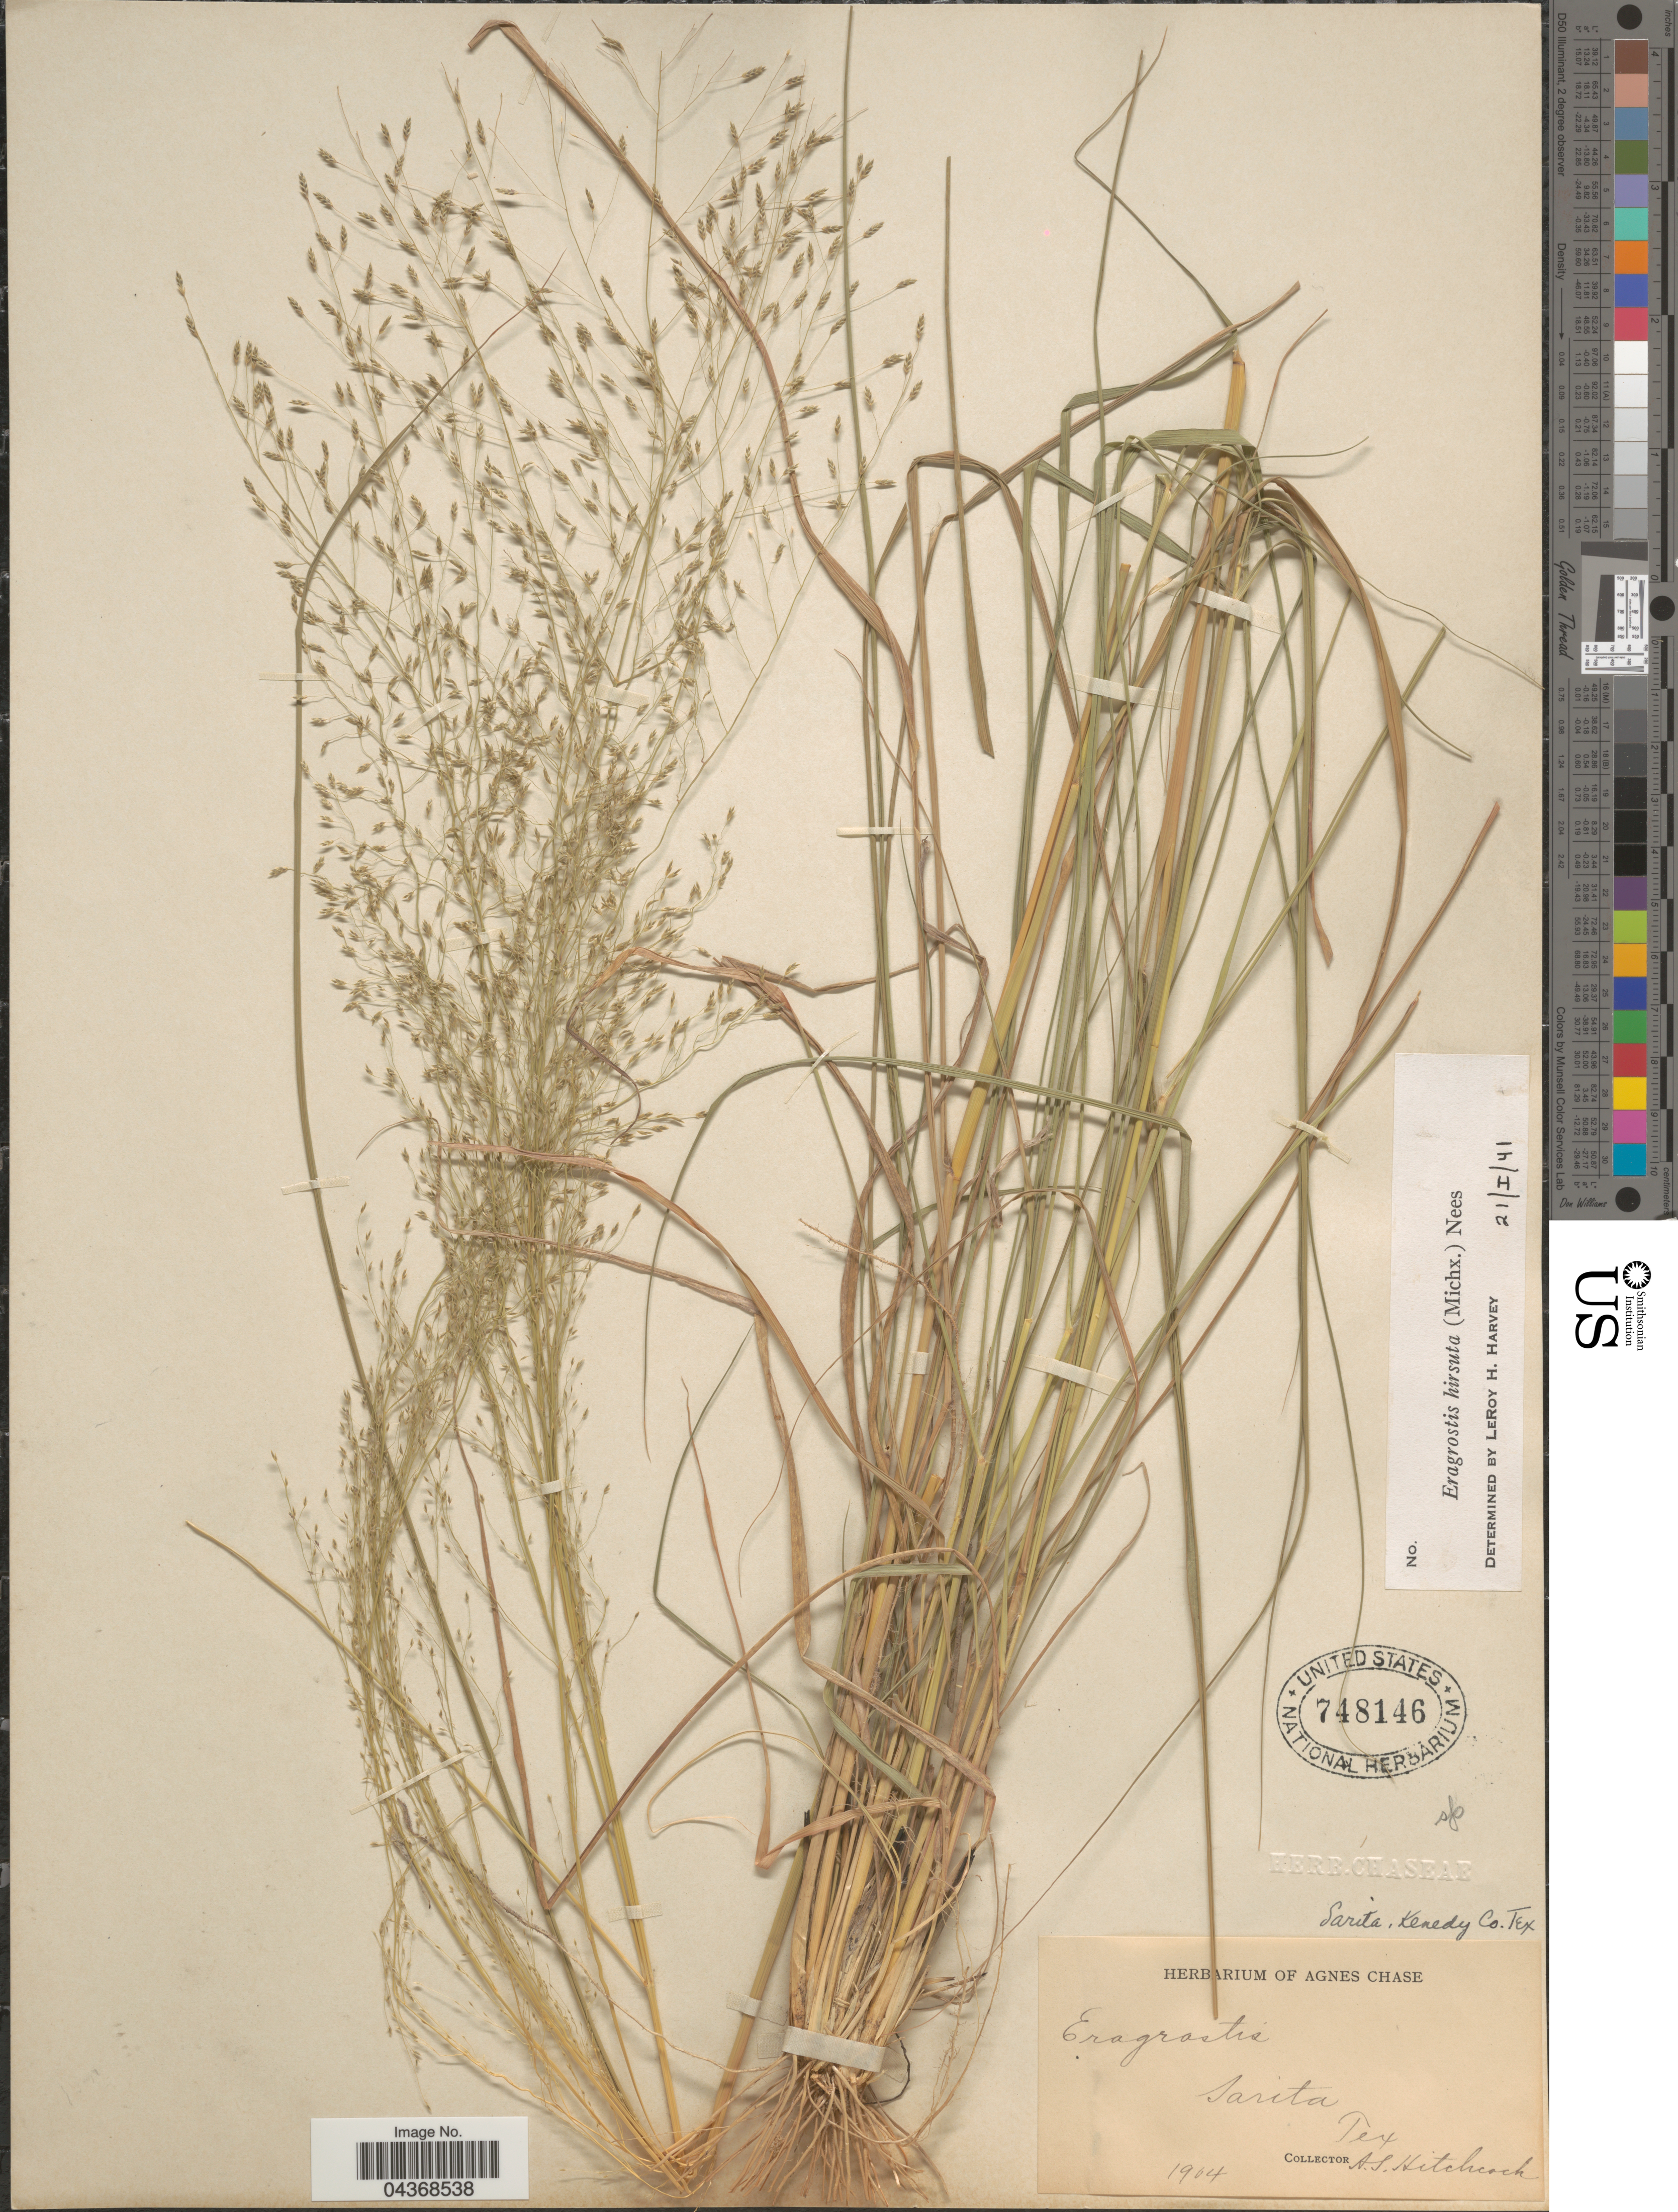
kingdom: Plantae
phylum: Tracheophyta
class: Liliopsida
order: Poales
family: Poaceae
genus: Eragrostis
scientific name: Eragrostis hirsuta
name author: (Michx.) Nees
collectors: A. S. Hitchcock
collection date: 1904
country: United States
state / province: Texas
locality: Sarita, Kenedy Co.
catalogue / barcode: US 748146